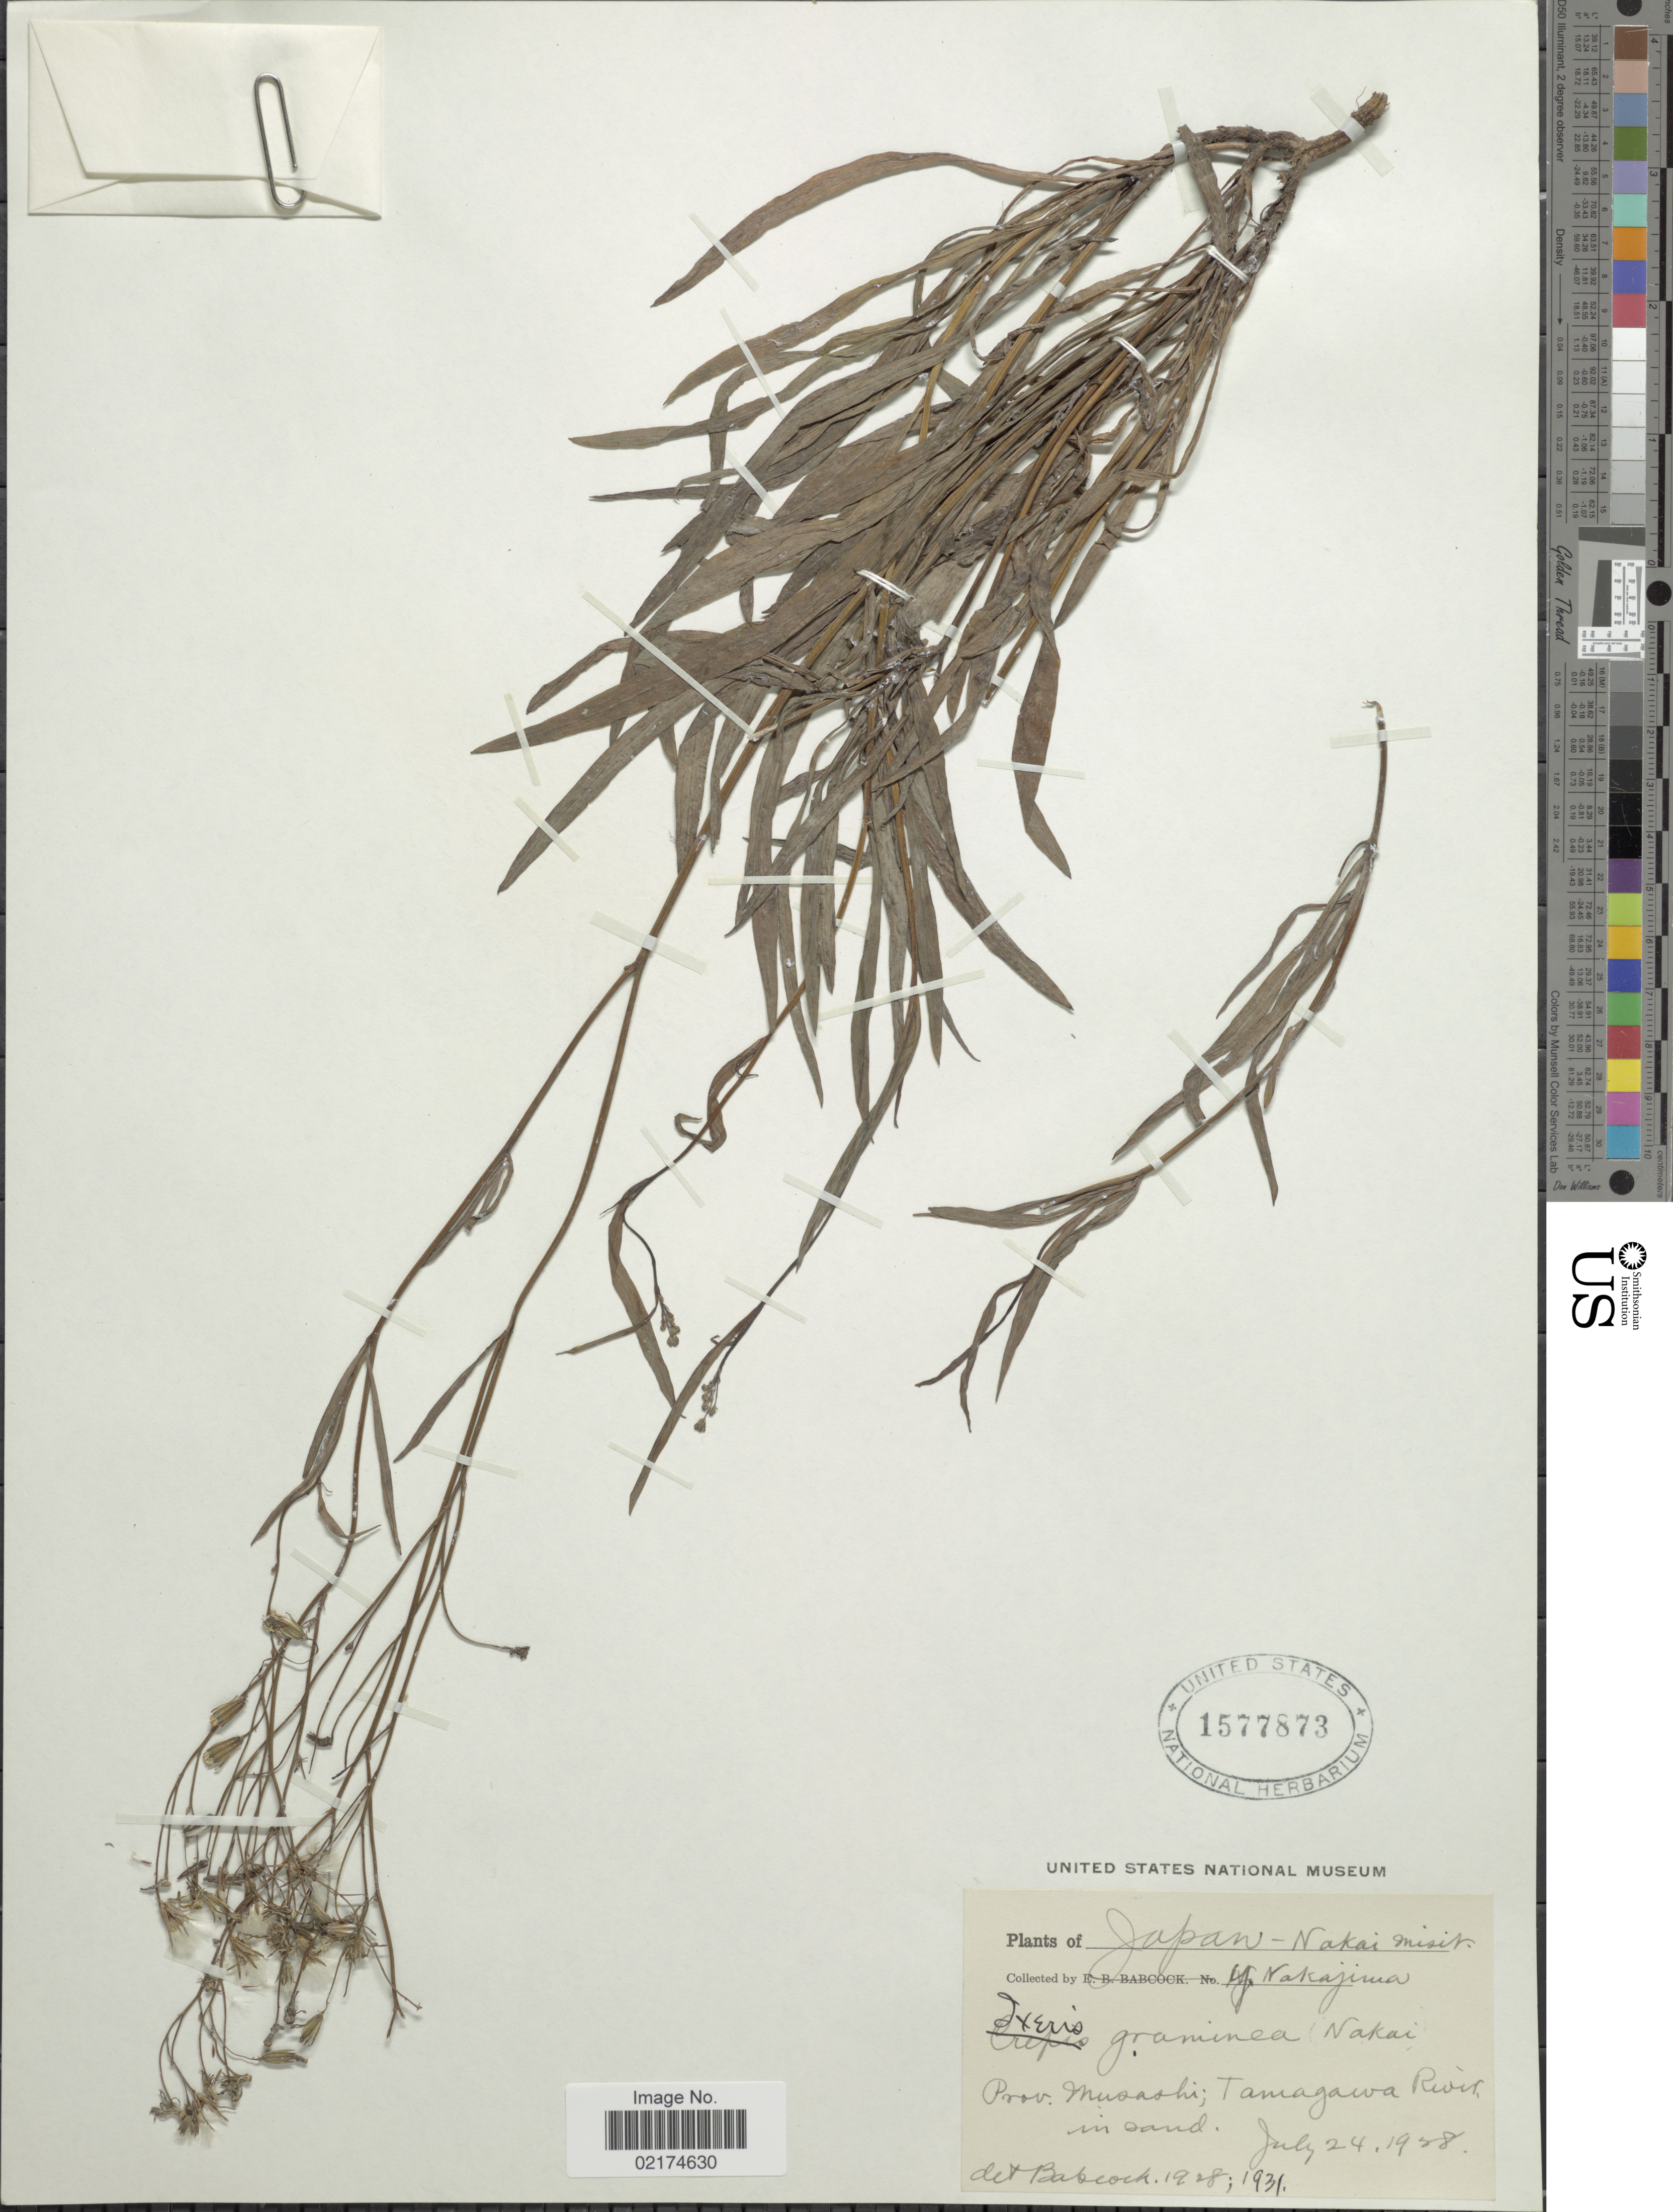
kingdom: Plantae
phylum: Tracheophyta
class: Magnoliopsida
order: Asterales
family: Asteraceae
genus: Ixeris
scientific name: Ixeris tamagawaensis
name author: (Makino) Kitam.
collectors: J. N. Nakajima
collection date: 1938-07-24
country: Japan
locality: Naka misit, Prov. Musashi; Tamagawa River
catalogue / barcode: US 1577873